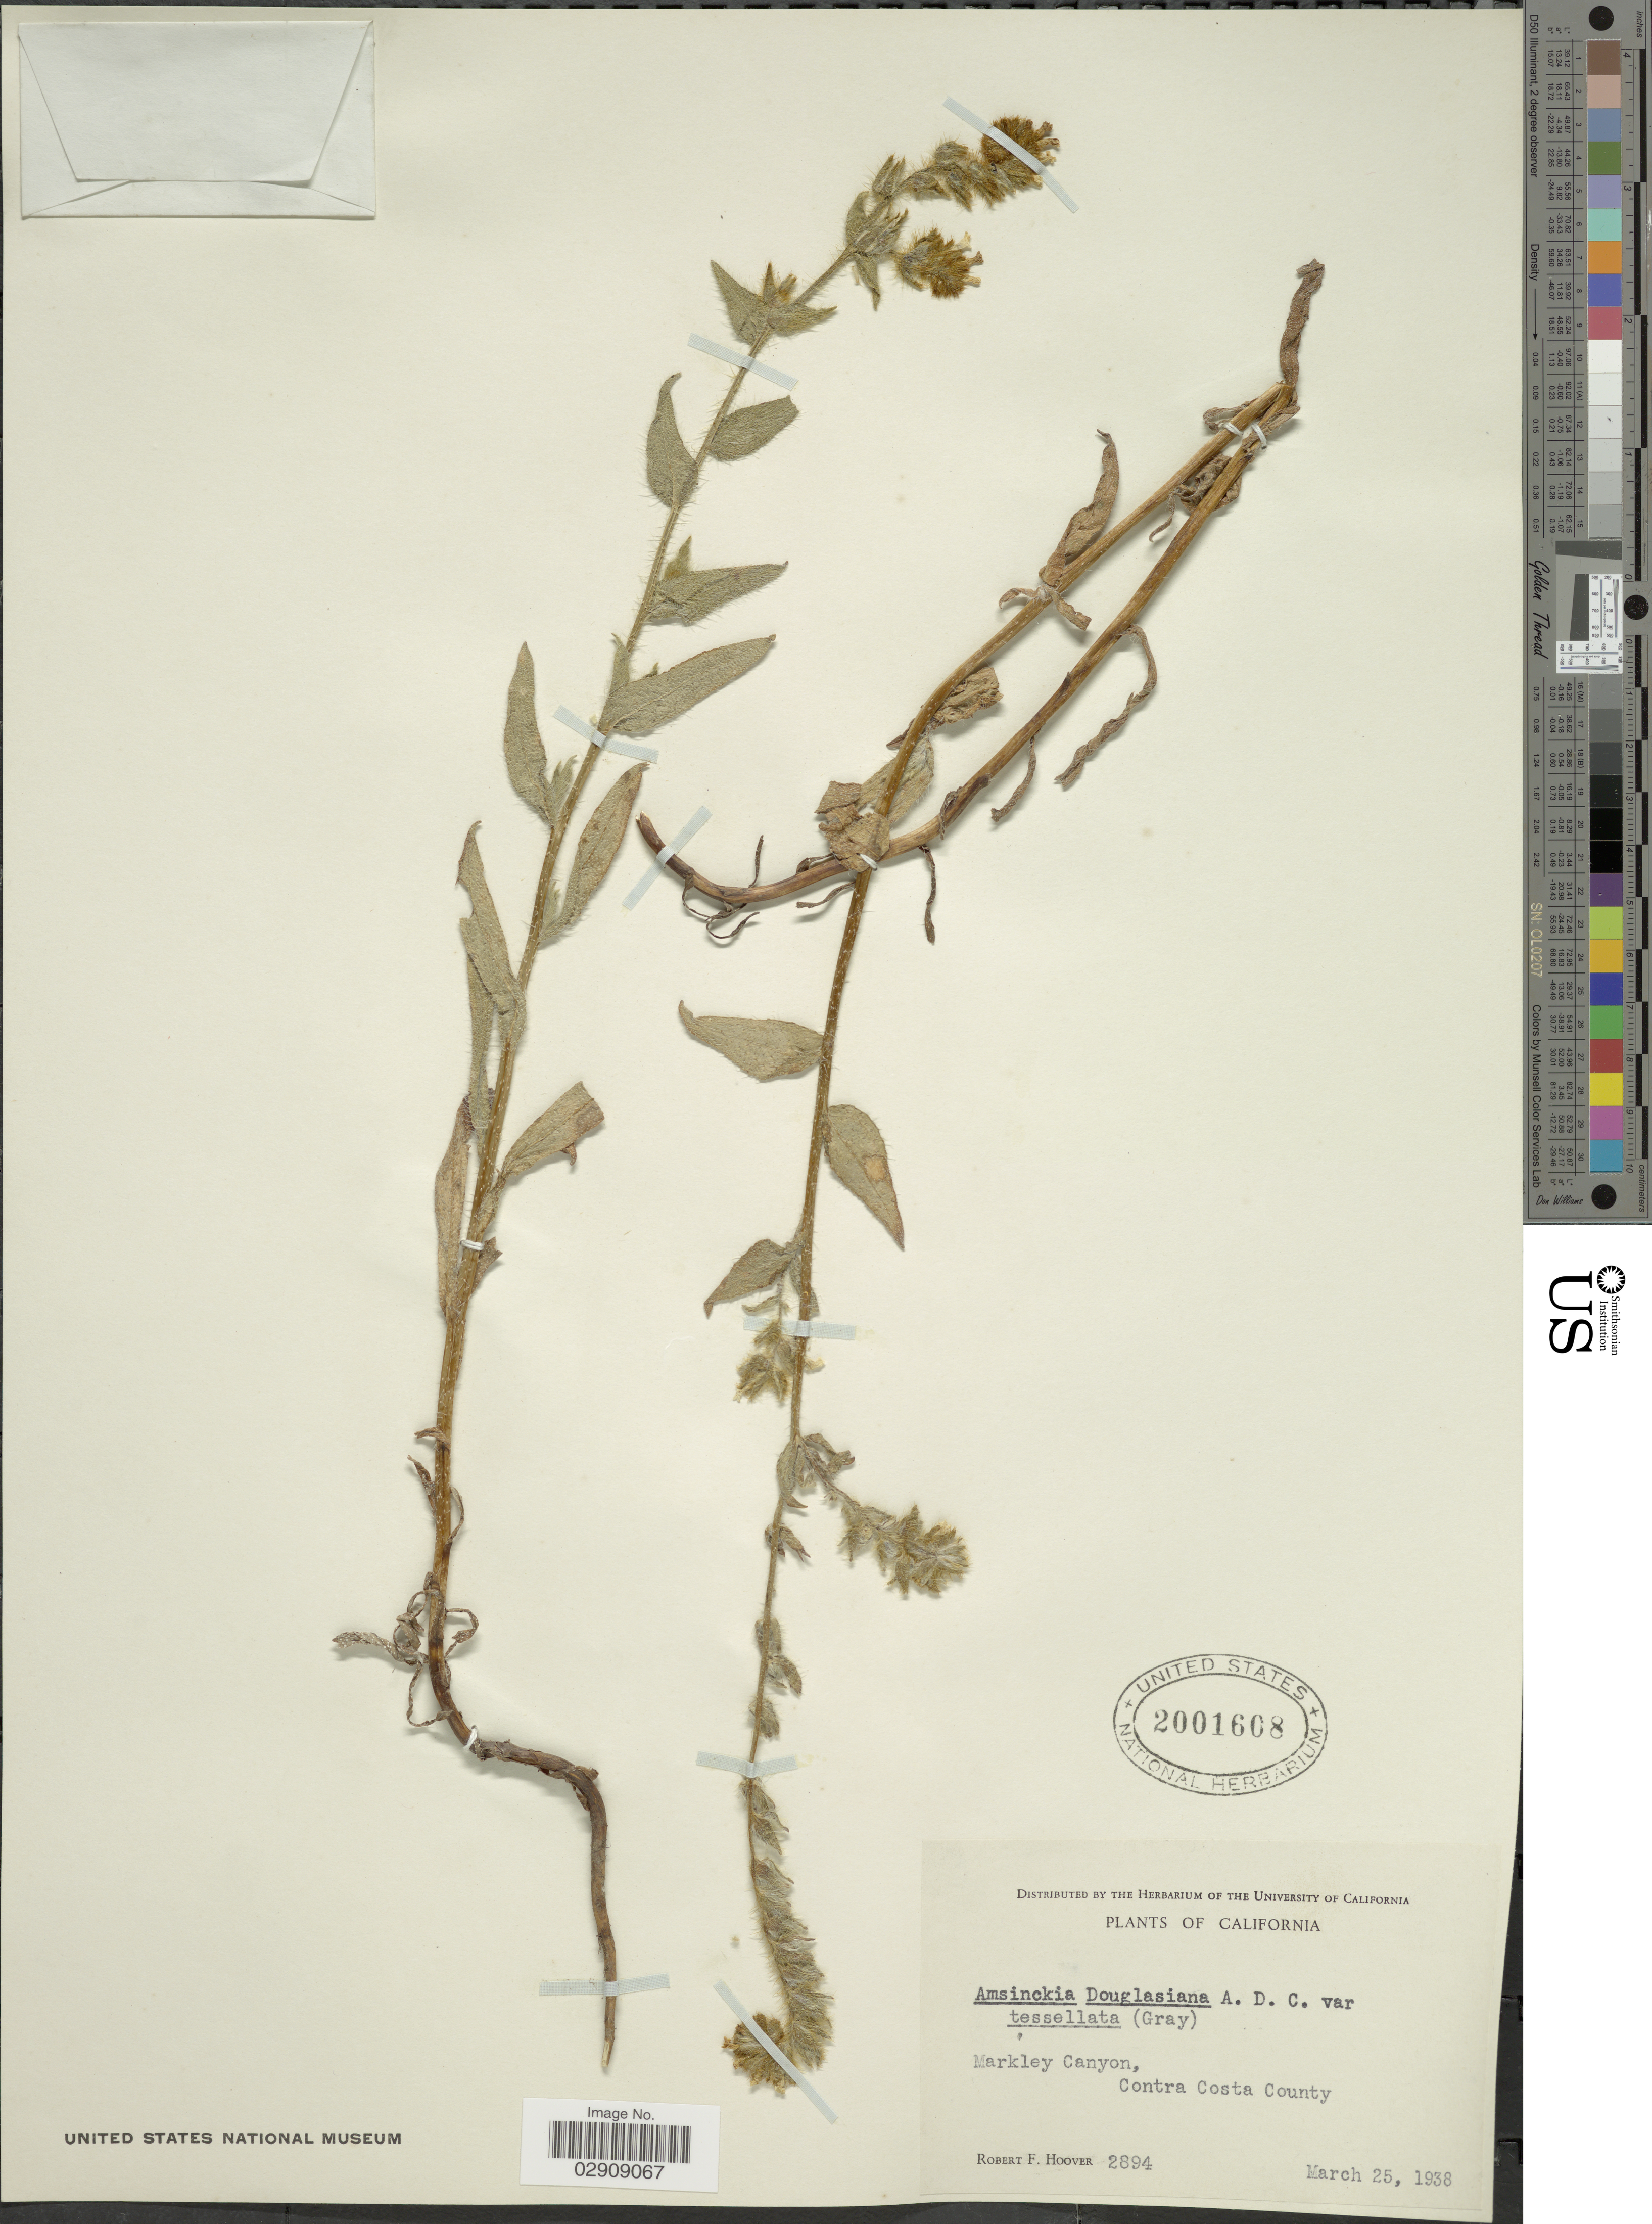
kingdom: Plantae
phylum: Tracheophyta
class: Magnoliopsida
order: Boraginales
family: Boraginaceae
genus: Amsinckia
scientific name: Amsinckia douglasiana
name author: A. DC.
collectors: R. F. Hoover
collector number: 2894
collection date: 1938-03-25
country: United States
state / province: California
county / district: Contra Costa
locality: Markley Canyon, Contra Costa County.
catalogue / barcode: US 2001608